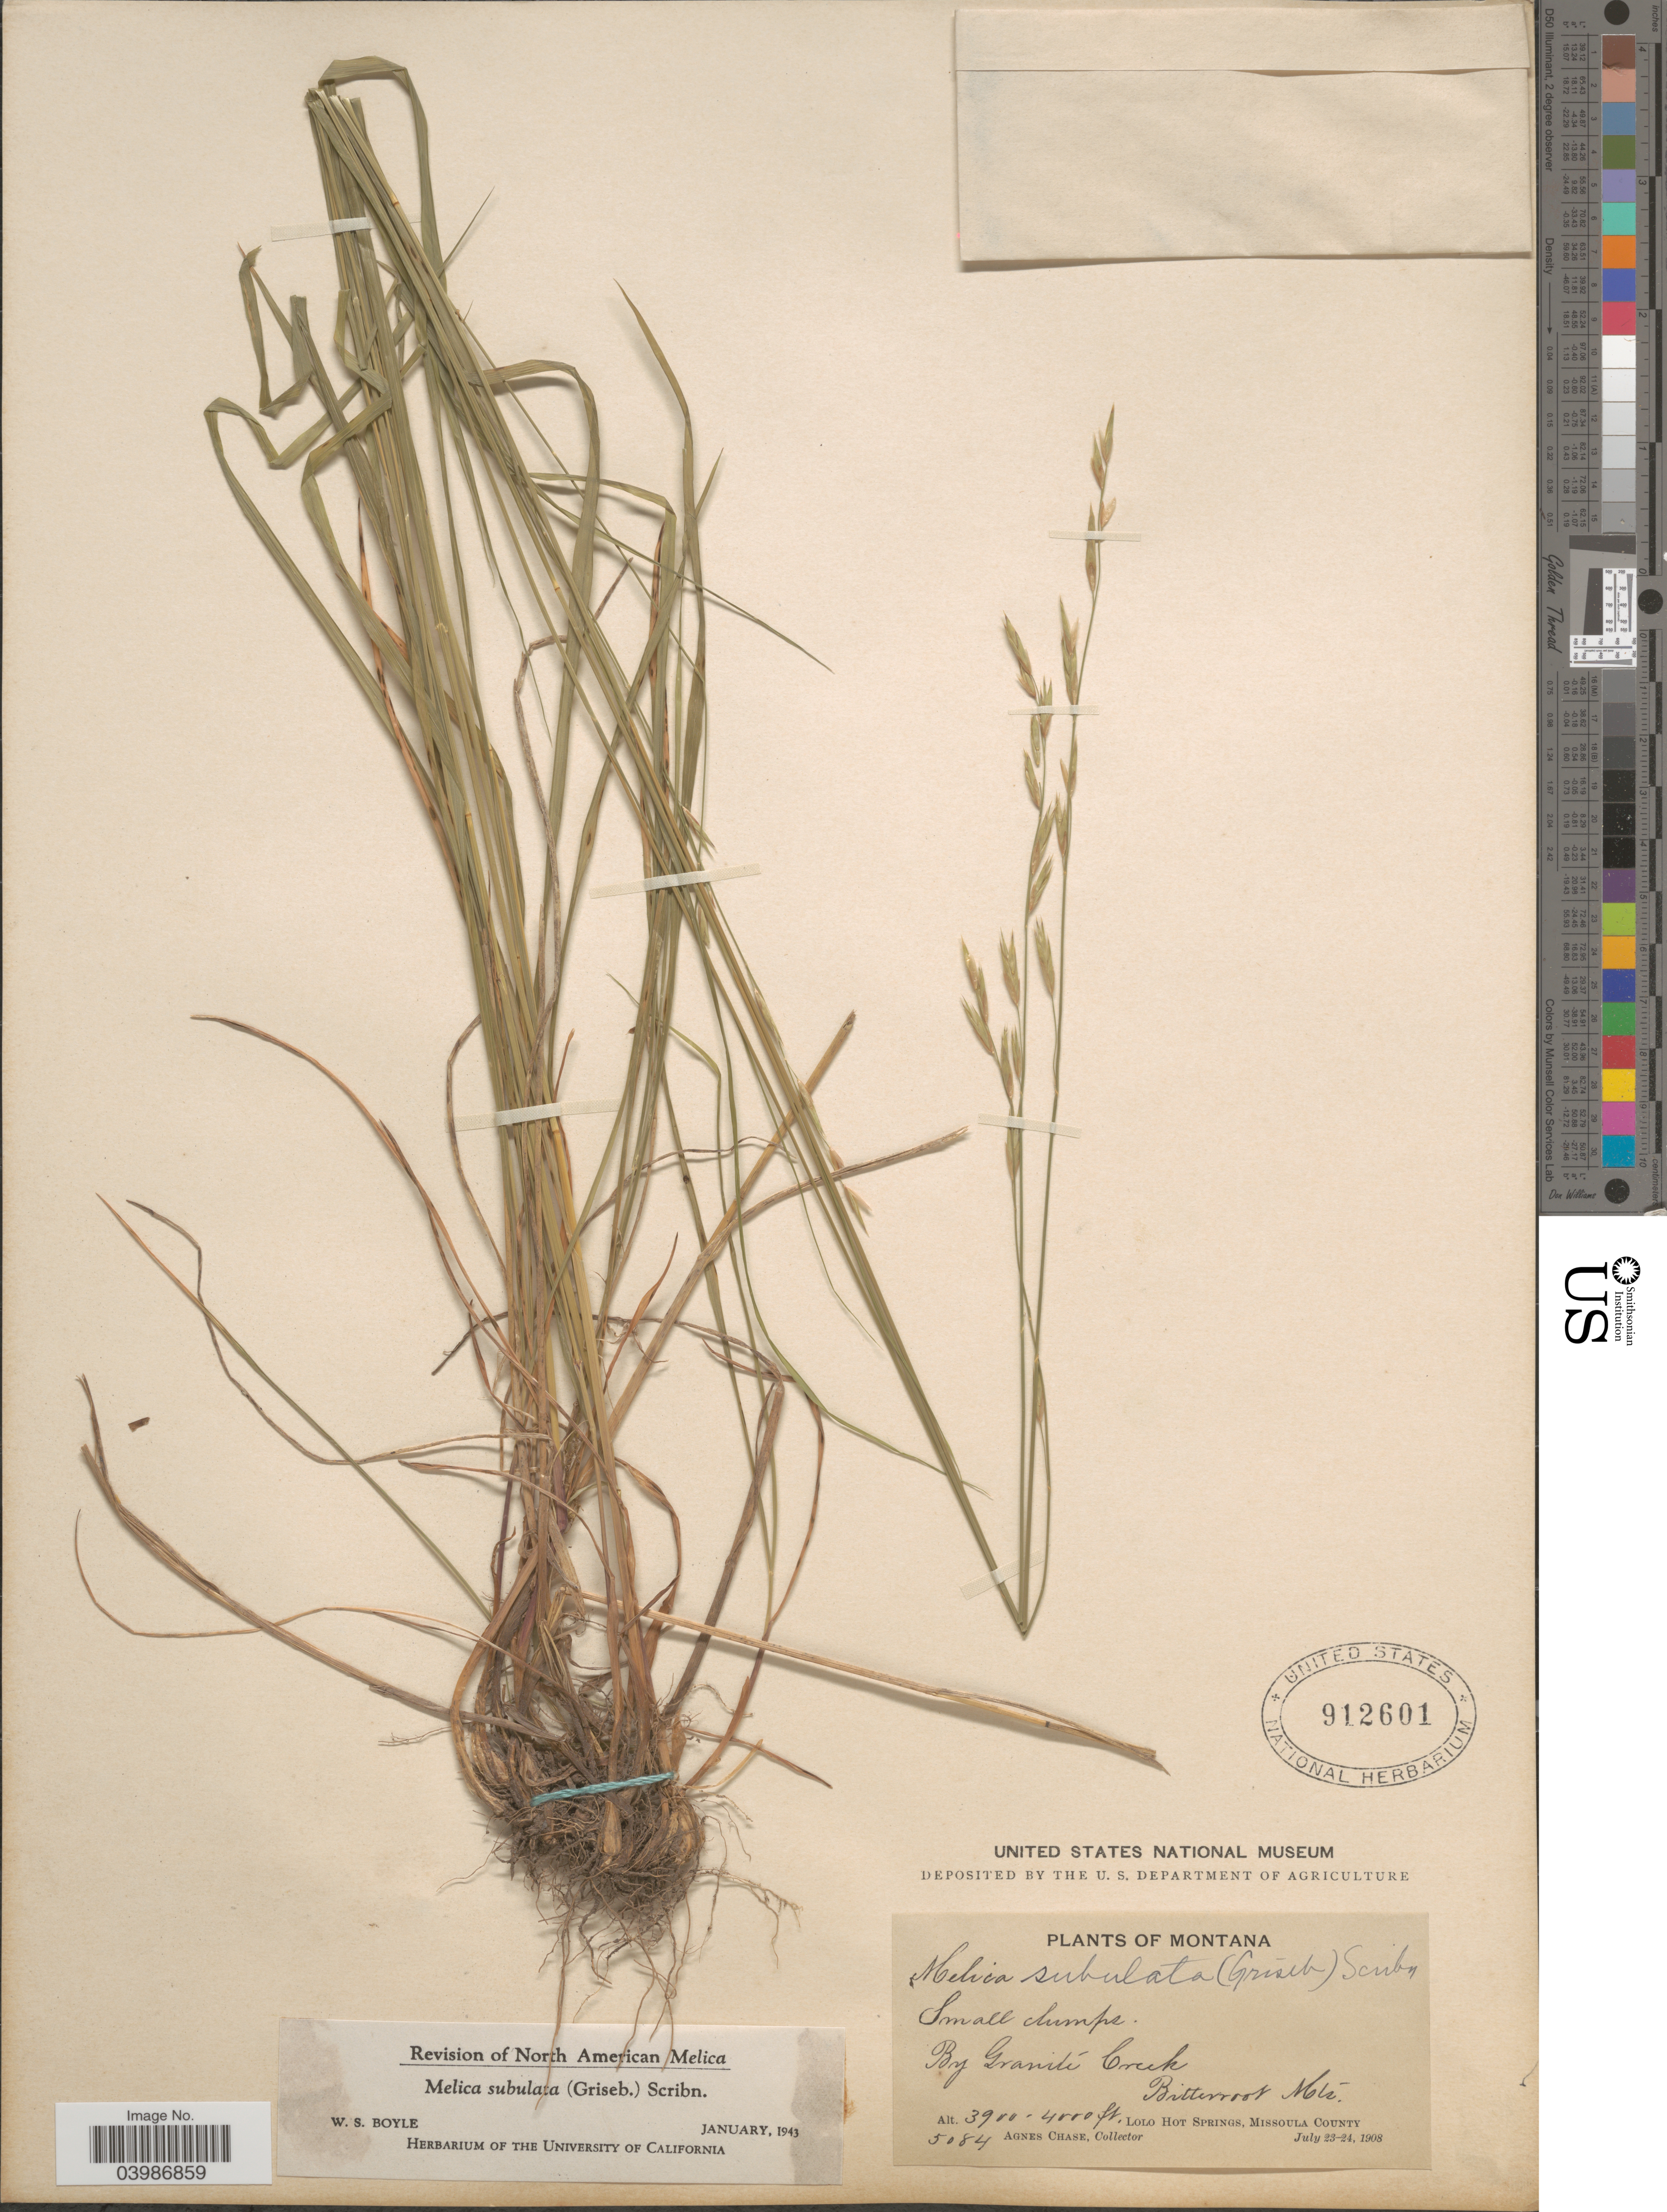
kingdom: Plantae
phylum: Tracheophyta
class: Liliopsida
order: Poales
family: Poaceae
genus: Melica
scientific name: Melica subulata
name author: (Griseb.) Scribn.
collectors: A. Chase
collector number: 5084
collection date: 1908-07-23/1908-07-24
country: United States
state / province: Montana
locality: By Granite Creek. Bitterroot Mts. Lolo Hot Springs, Missoula County.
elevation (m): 1189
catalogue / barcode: US 912601